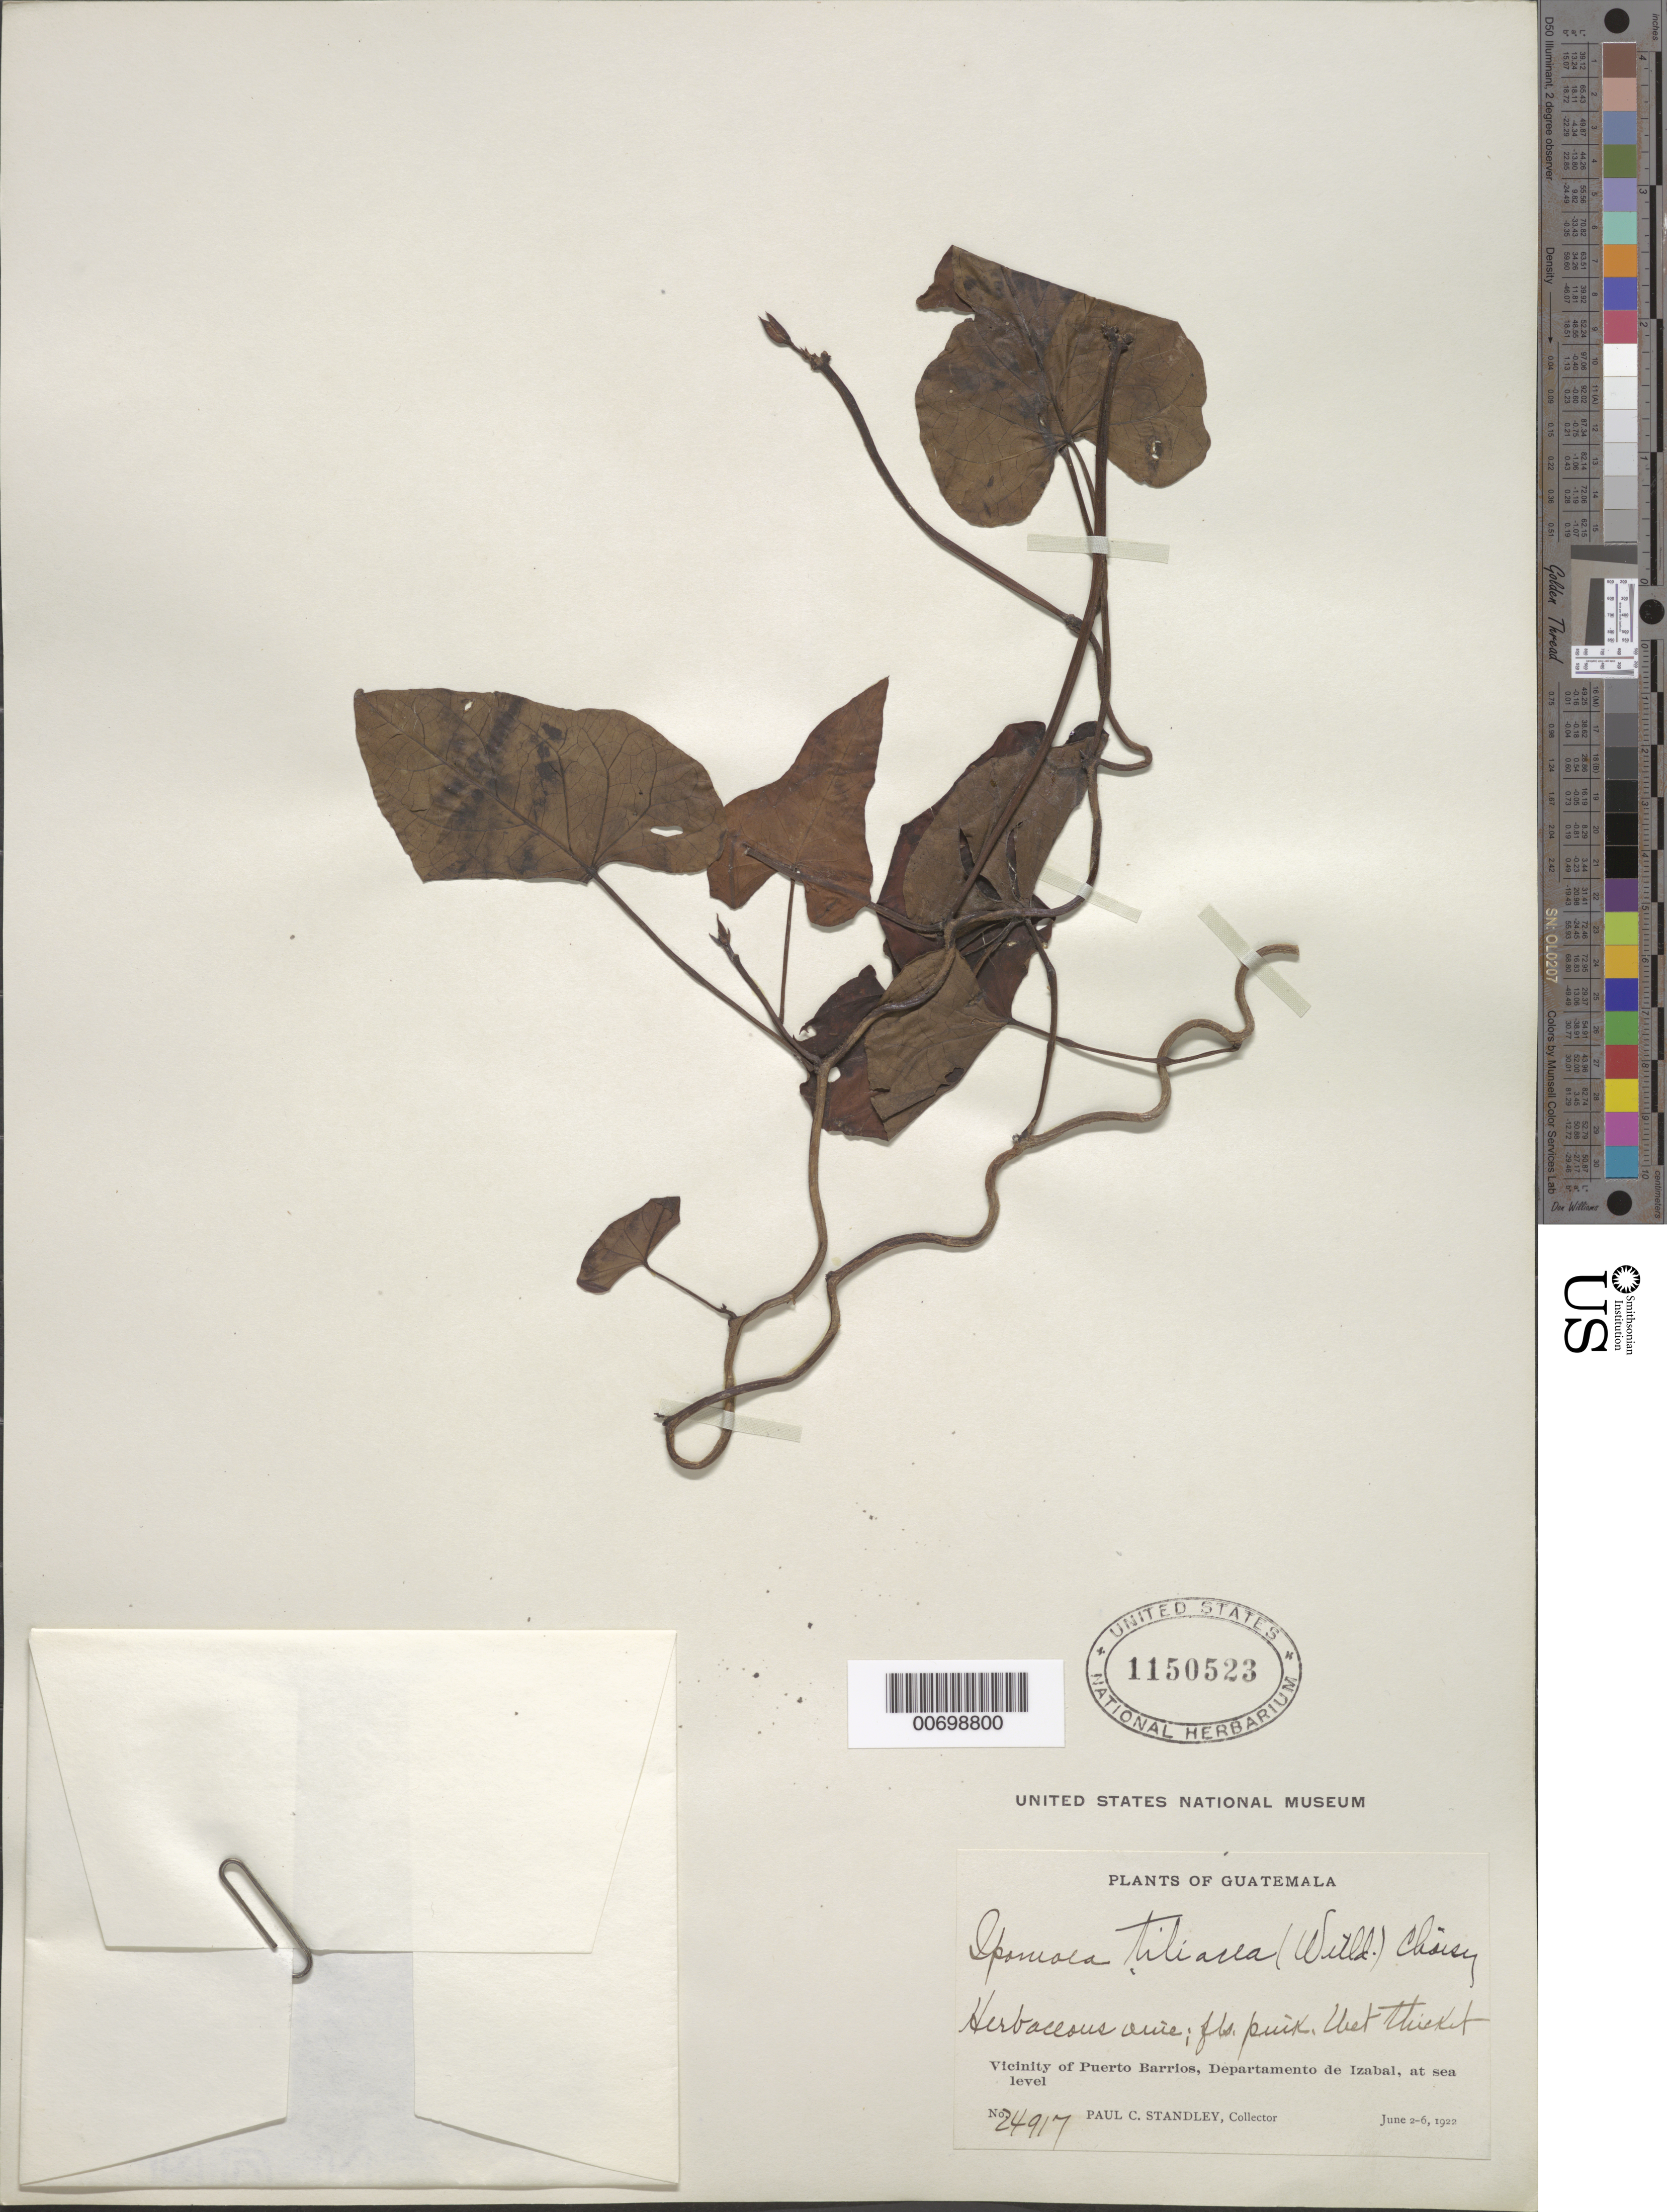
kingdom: Plantae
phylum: Tracheophyta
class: Magnoliopsida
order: Solanales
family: Convolvulaceae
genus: Ipomoea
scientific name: Ipomoea tiliacea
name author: (Willd.) Choisy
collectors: P. C. Standley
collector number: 24917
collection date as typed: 02 Jun 1922 or 06 Feb 1922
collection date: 1922-02-06 or 1922-06-02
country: Guatemala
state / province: Izabal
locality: Vicinity of Puerto Barrios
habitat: Wet thicket.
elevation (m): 0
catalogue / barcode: US 1150523